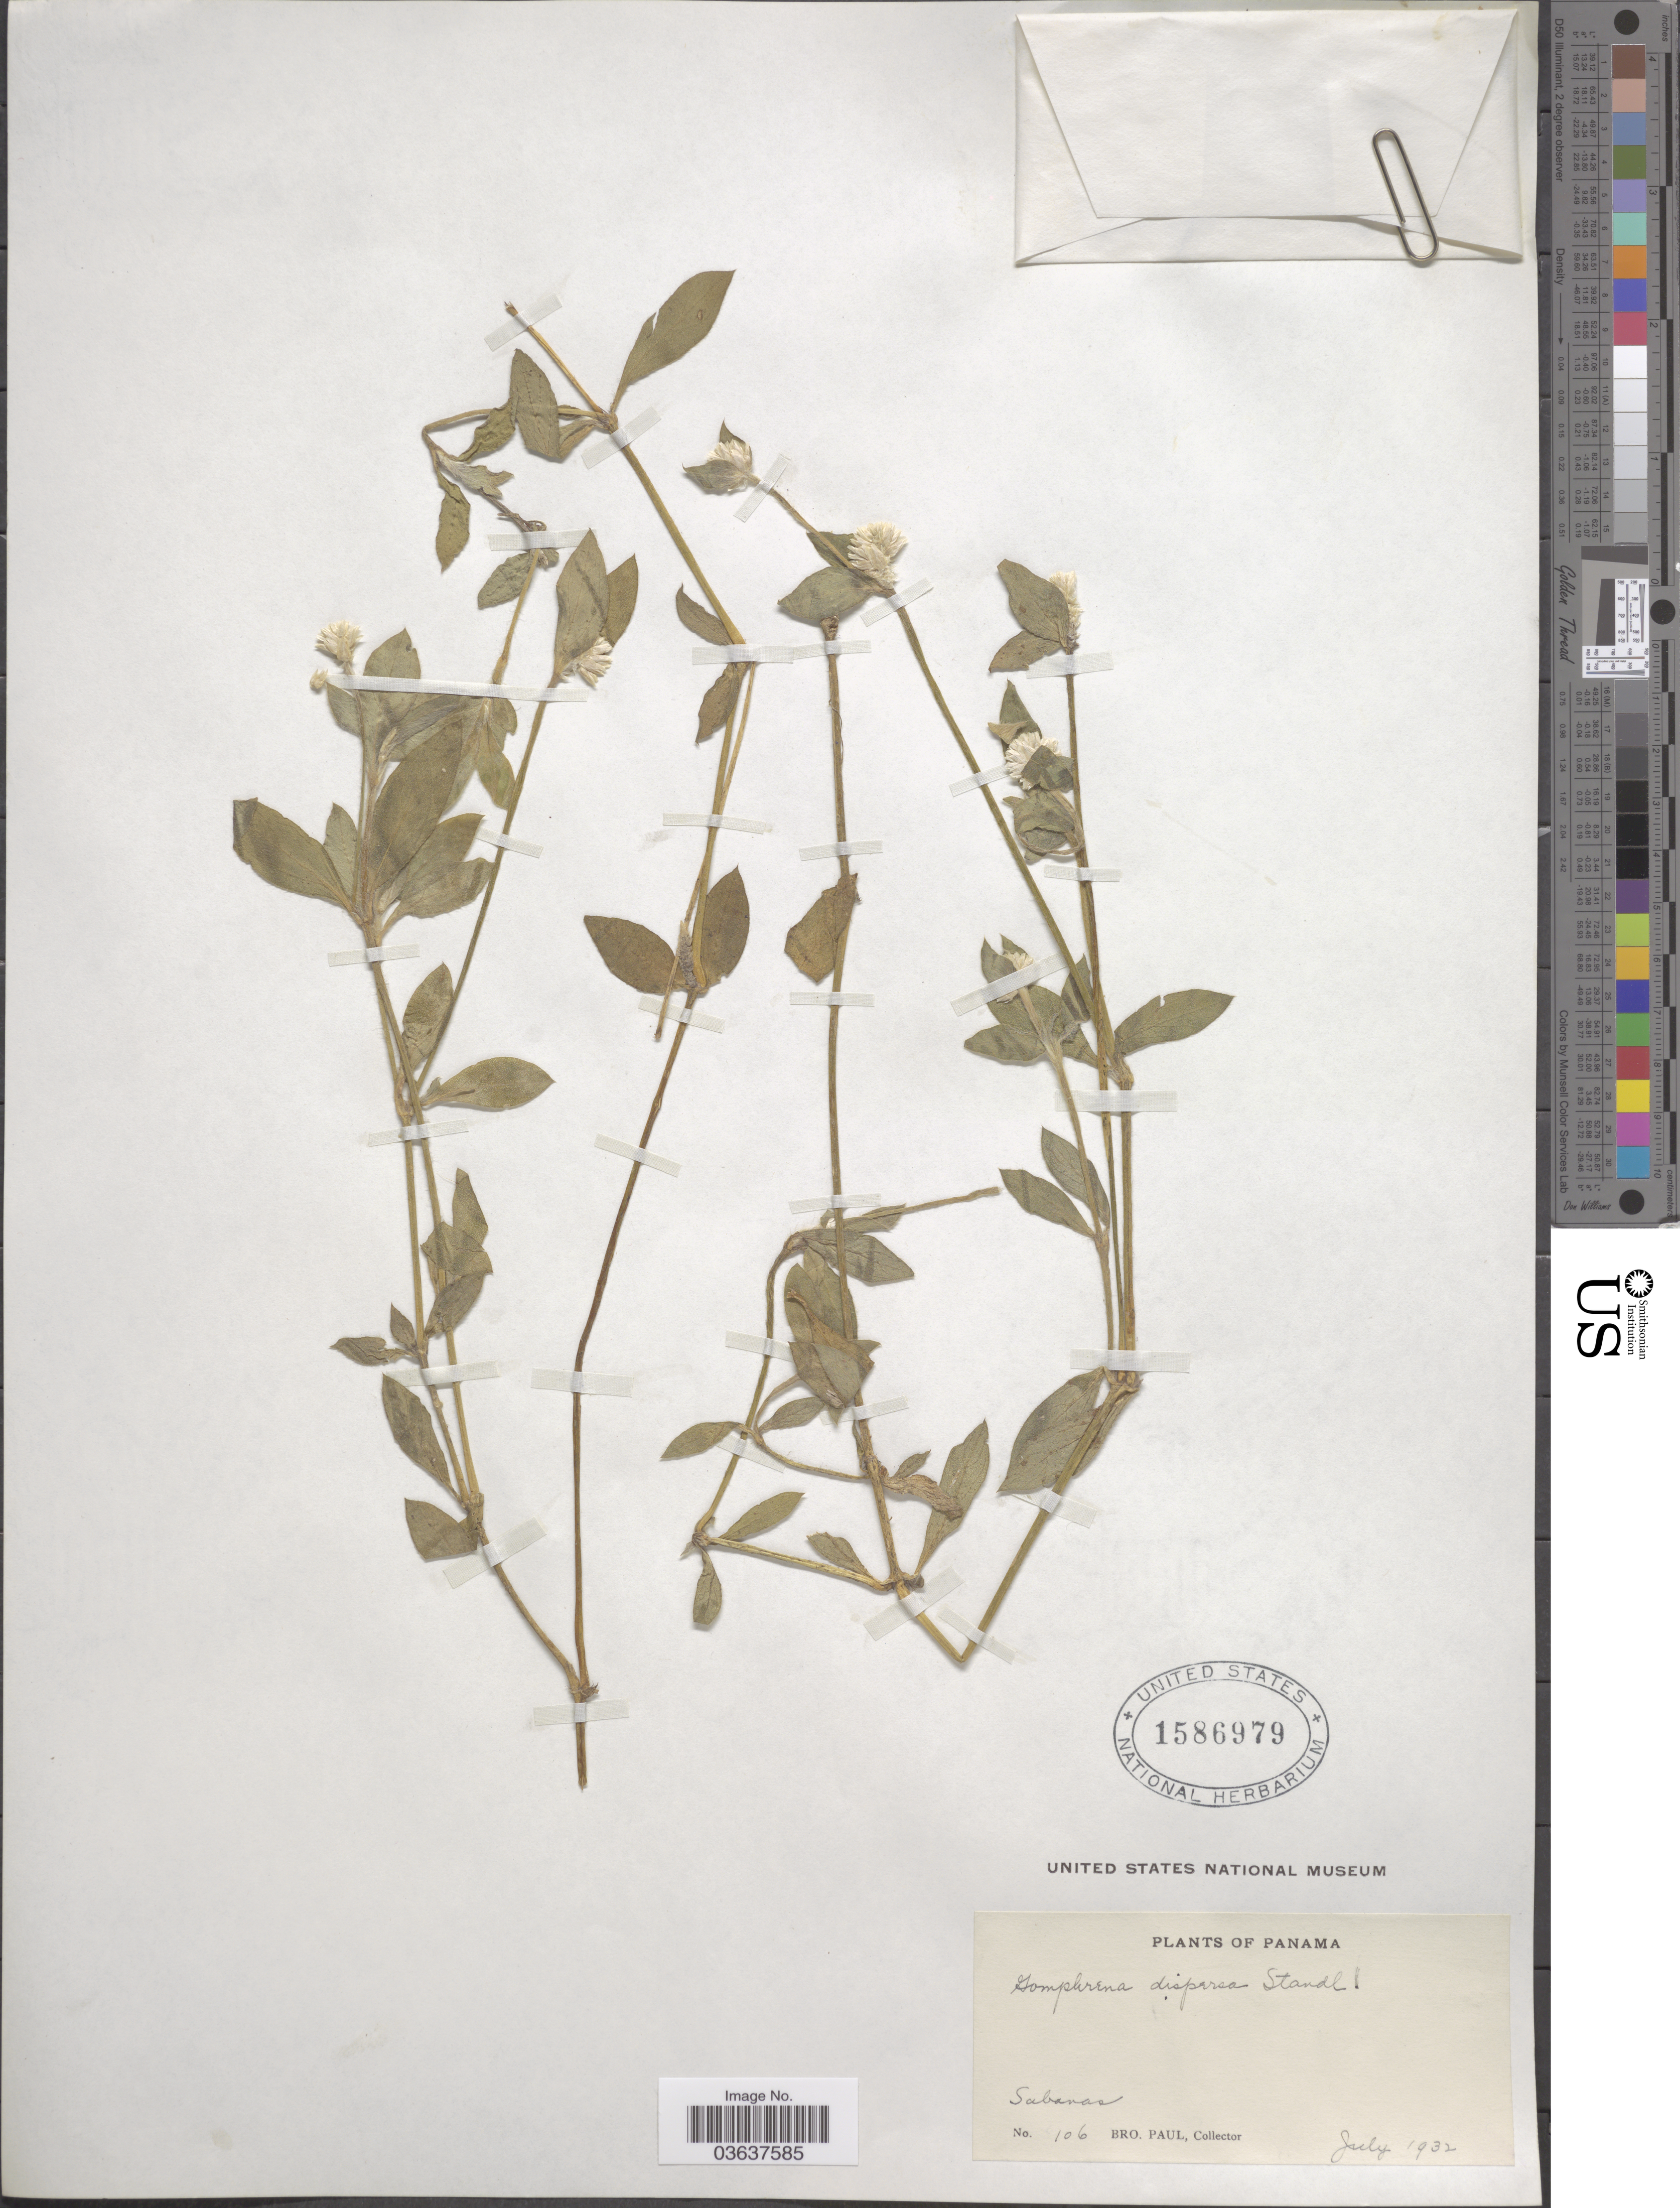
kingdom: Plantae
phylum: Tracheophyta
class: Magnoliopsida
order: Caryophyllales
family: Amaranthaceae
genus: Gomphrena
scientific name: Gomphrena dispersa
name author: Standl.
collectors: B. Paul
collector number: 106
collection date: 1932-07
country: Panama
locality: Sabanas.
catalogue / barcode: US 1586979